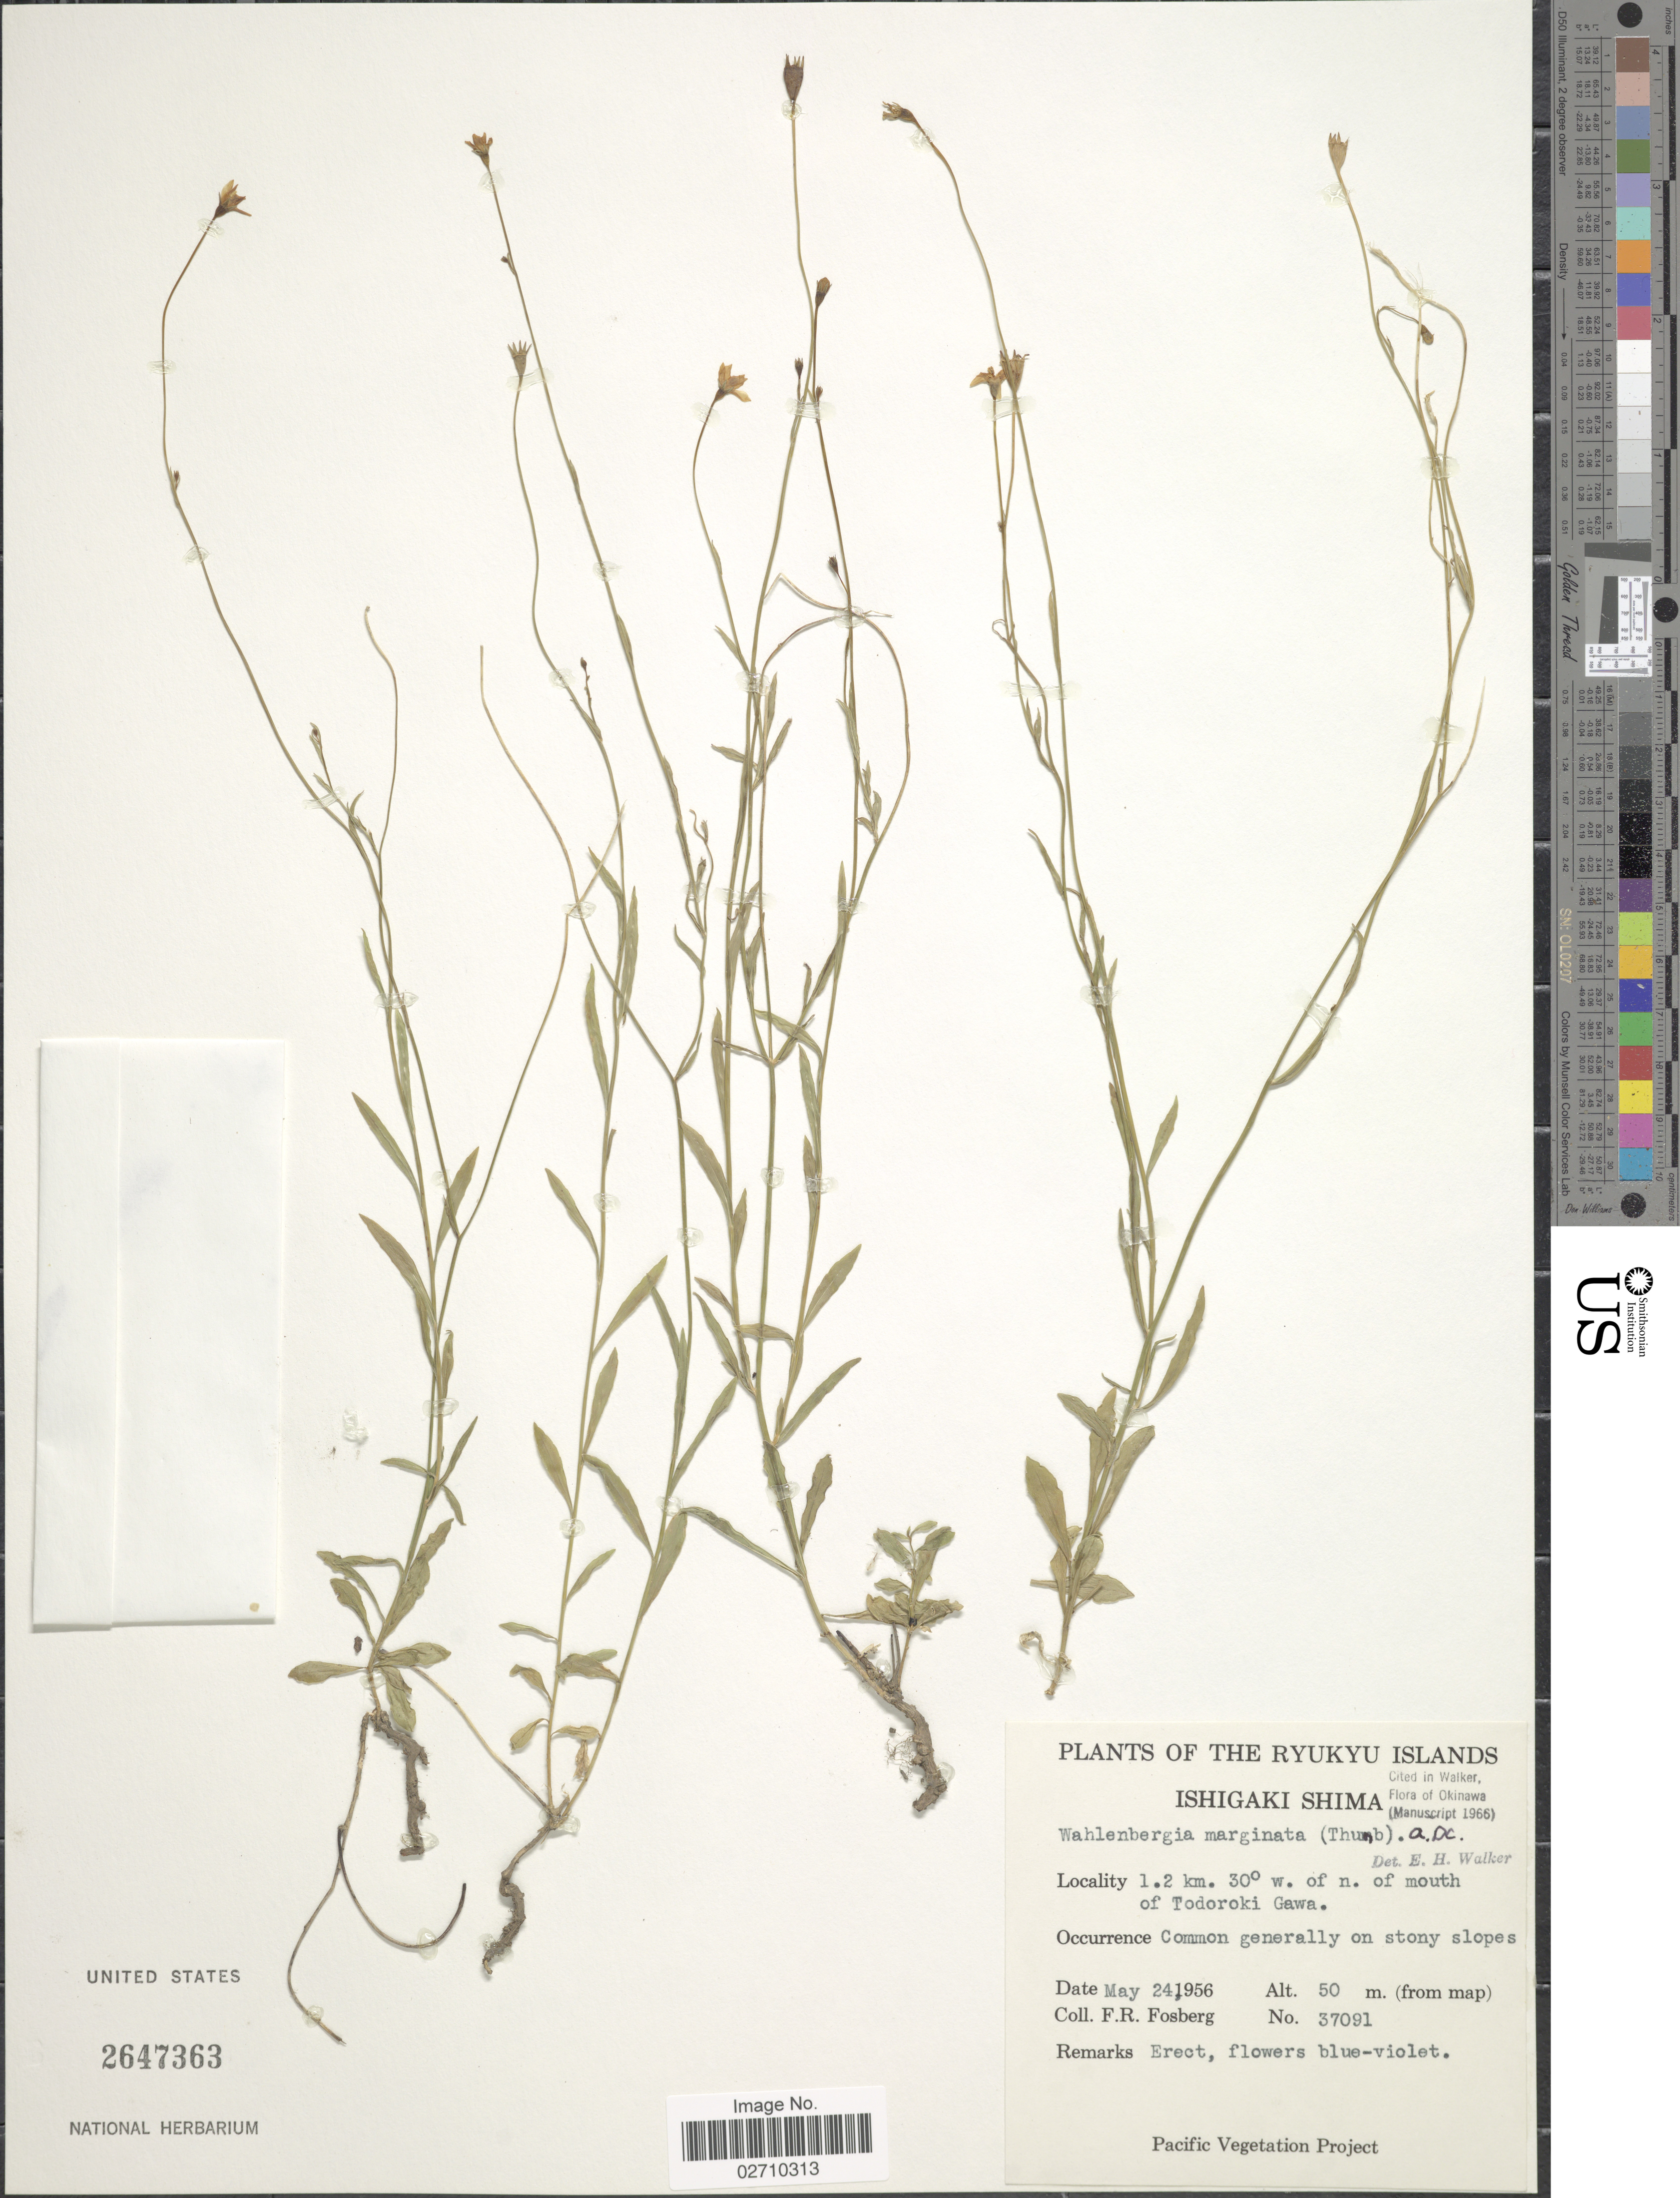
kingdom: Plantae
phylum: Tracheophyta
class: Magnoliopsida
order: Asterales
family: Campanulaceae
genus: Wahlenbergia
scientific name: Wahlenbergia marginata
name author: (Thunb.) A. DC.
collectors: F. R. Fosberg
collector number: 37091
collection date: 1956-05-24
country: Japan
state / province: Okinawa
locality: Ryukyu Islands. Ishigaki Shima. 1.2 km. 30° w. of n. of mouth of Todoroki Gawa.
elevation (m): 50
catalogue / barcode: US 2647363